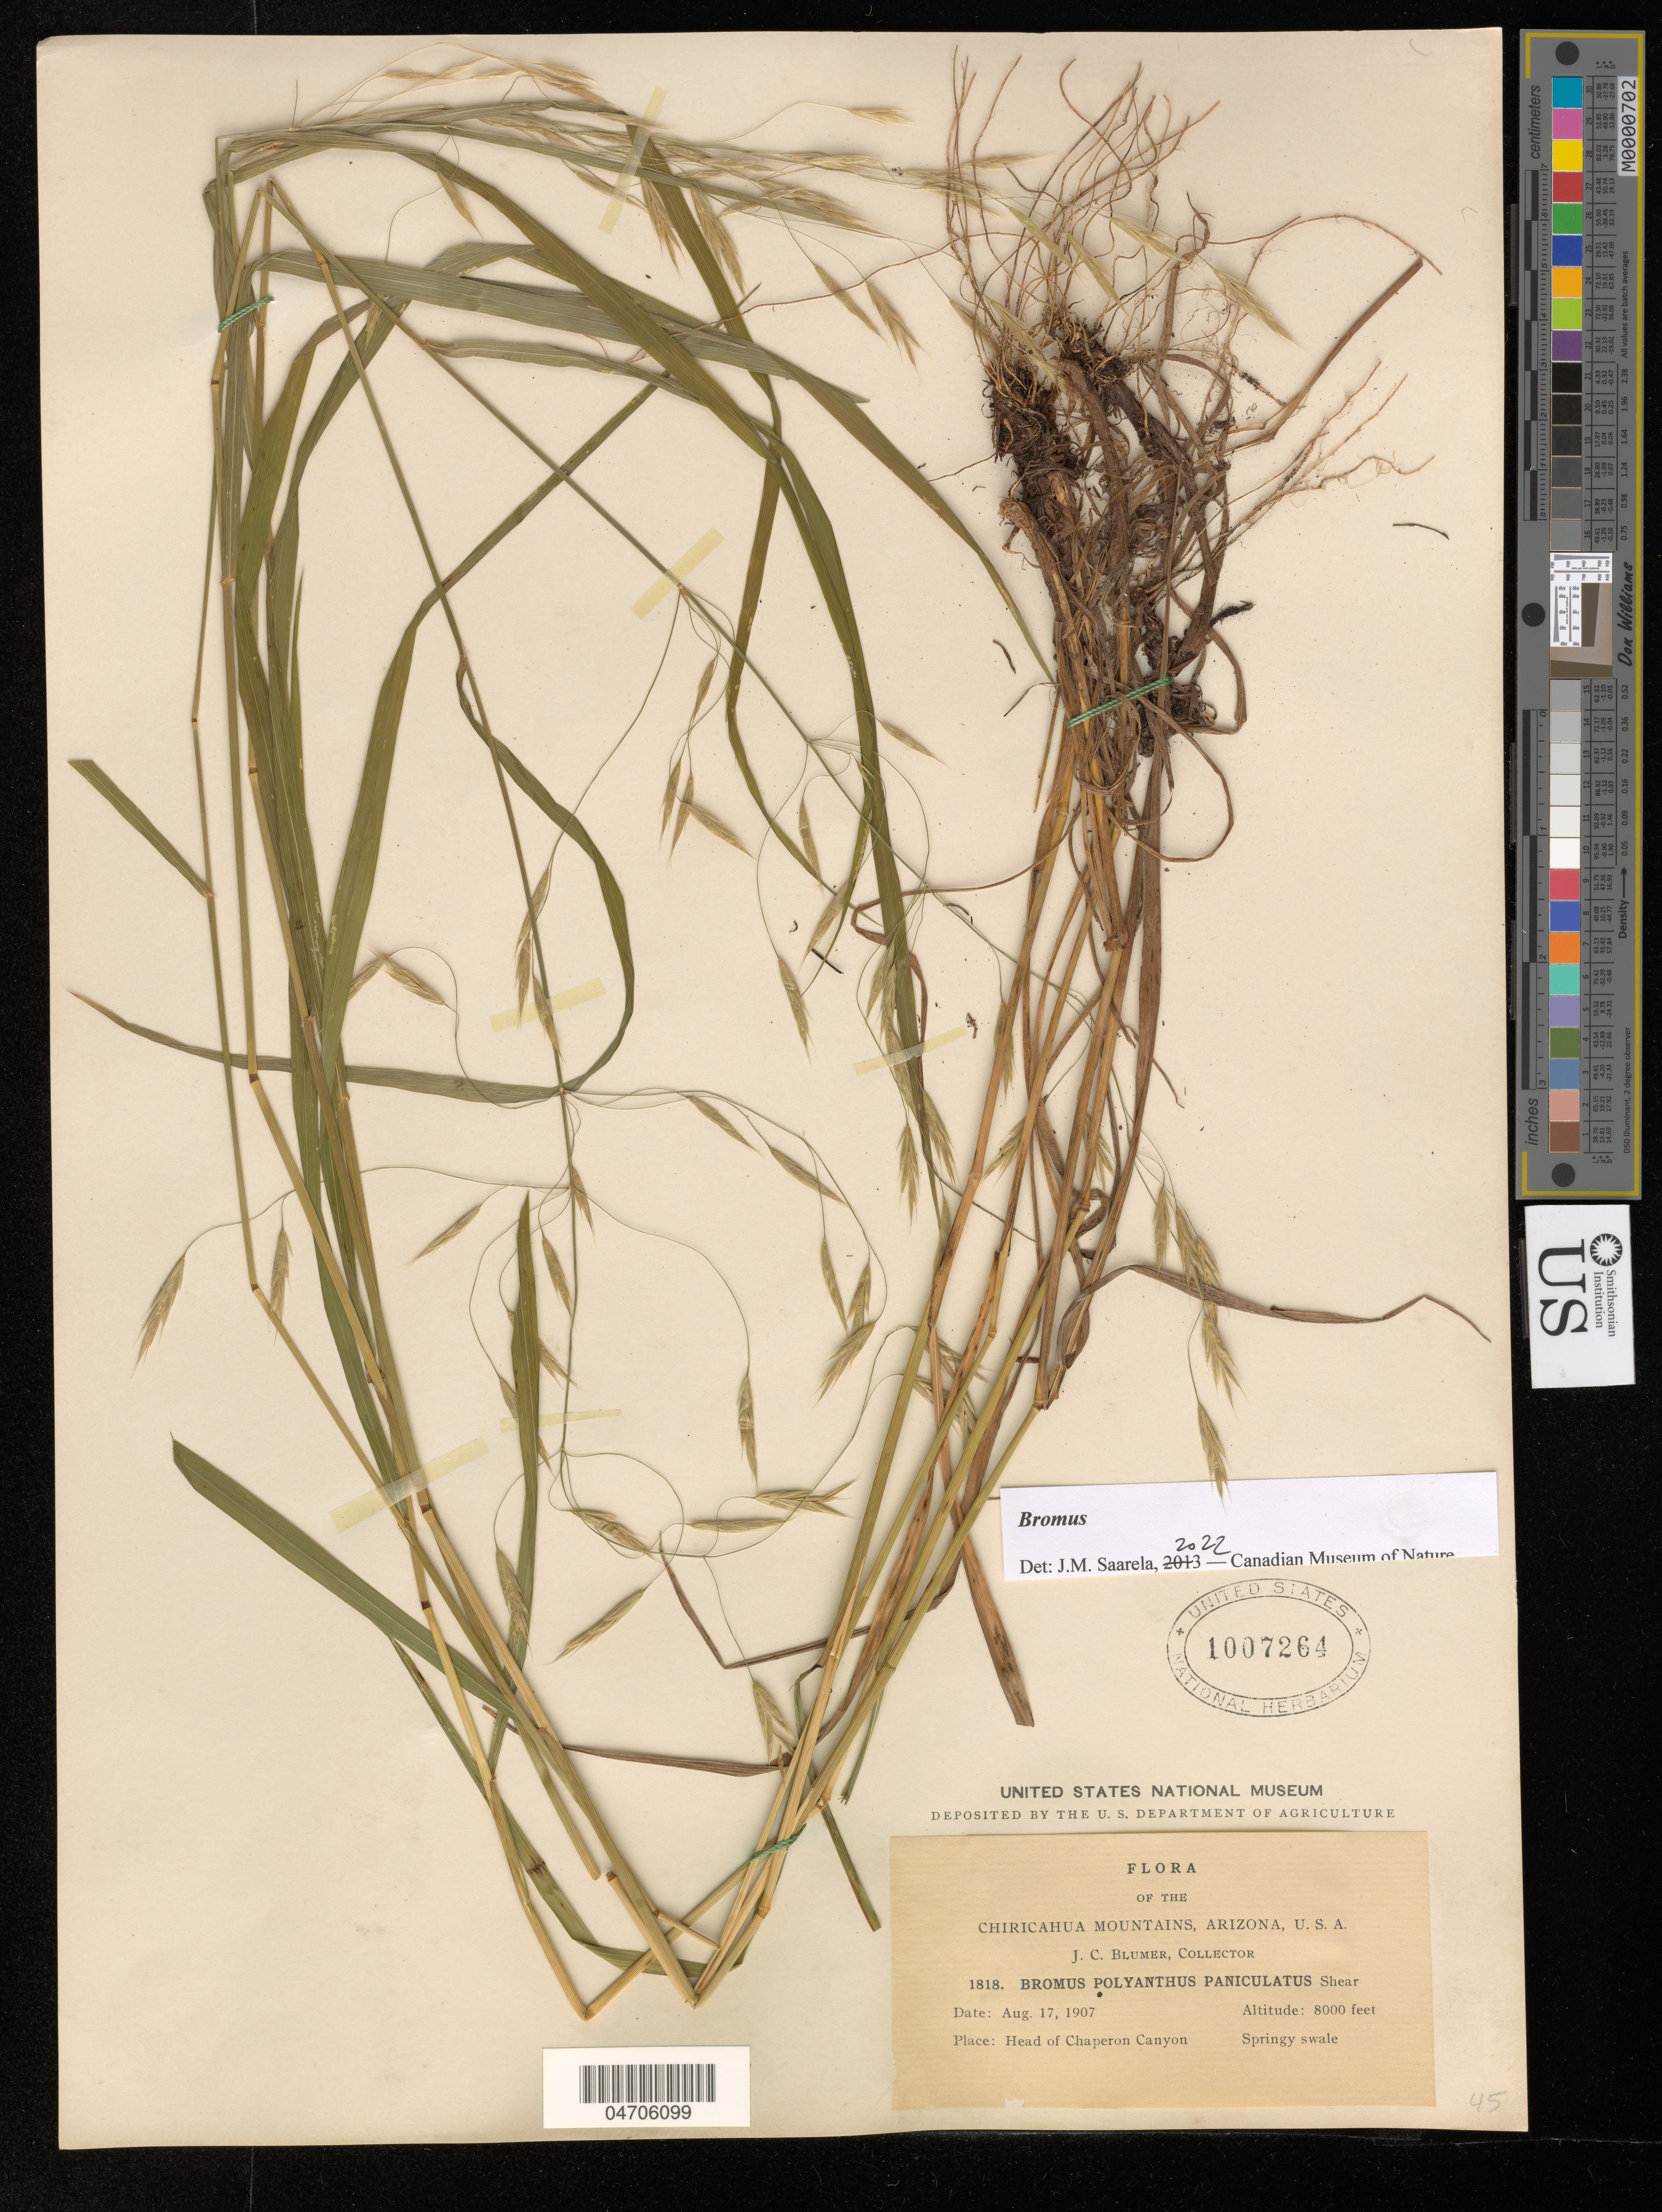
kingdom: Plantae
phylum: Tracheophyta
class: Liliopsida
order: Poales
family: Poaceae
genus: Bromus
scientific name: Bromus sp.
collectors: J. C. Blumer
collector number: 1818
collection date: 1907-08-17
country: United States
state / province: Arizona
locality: Chiricahua Mountains. Head of Chaperon Canyon.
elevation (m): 2438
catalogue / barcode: US 1007264